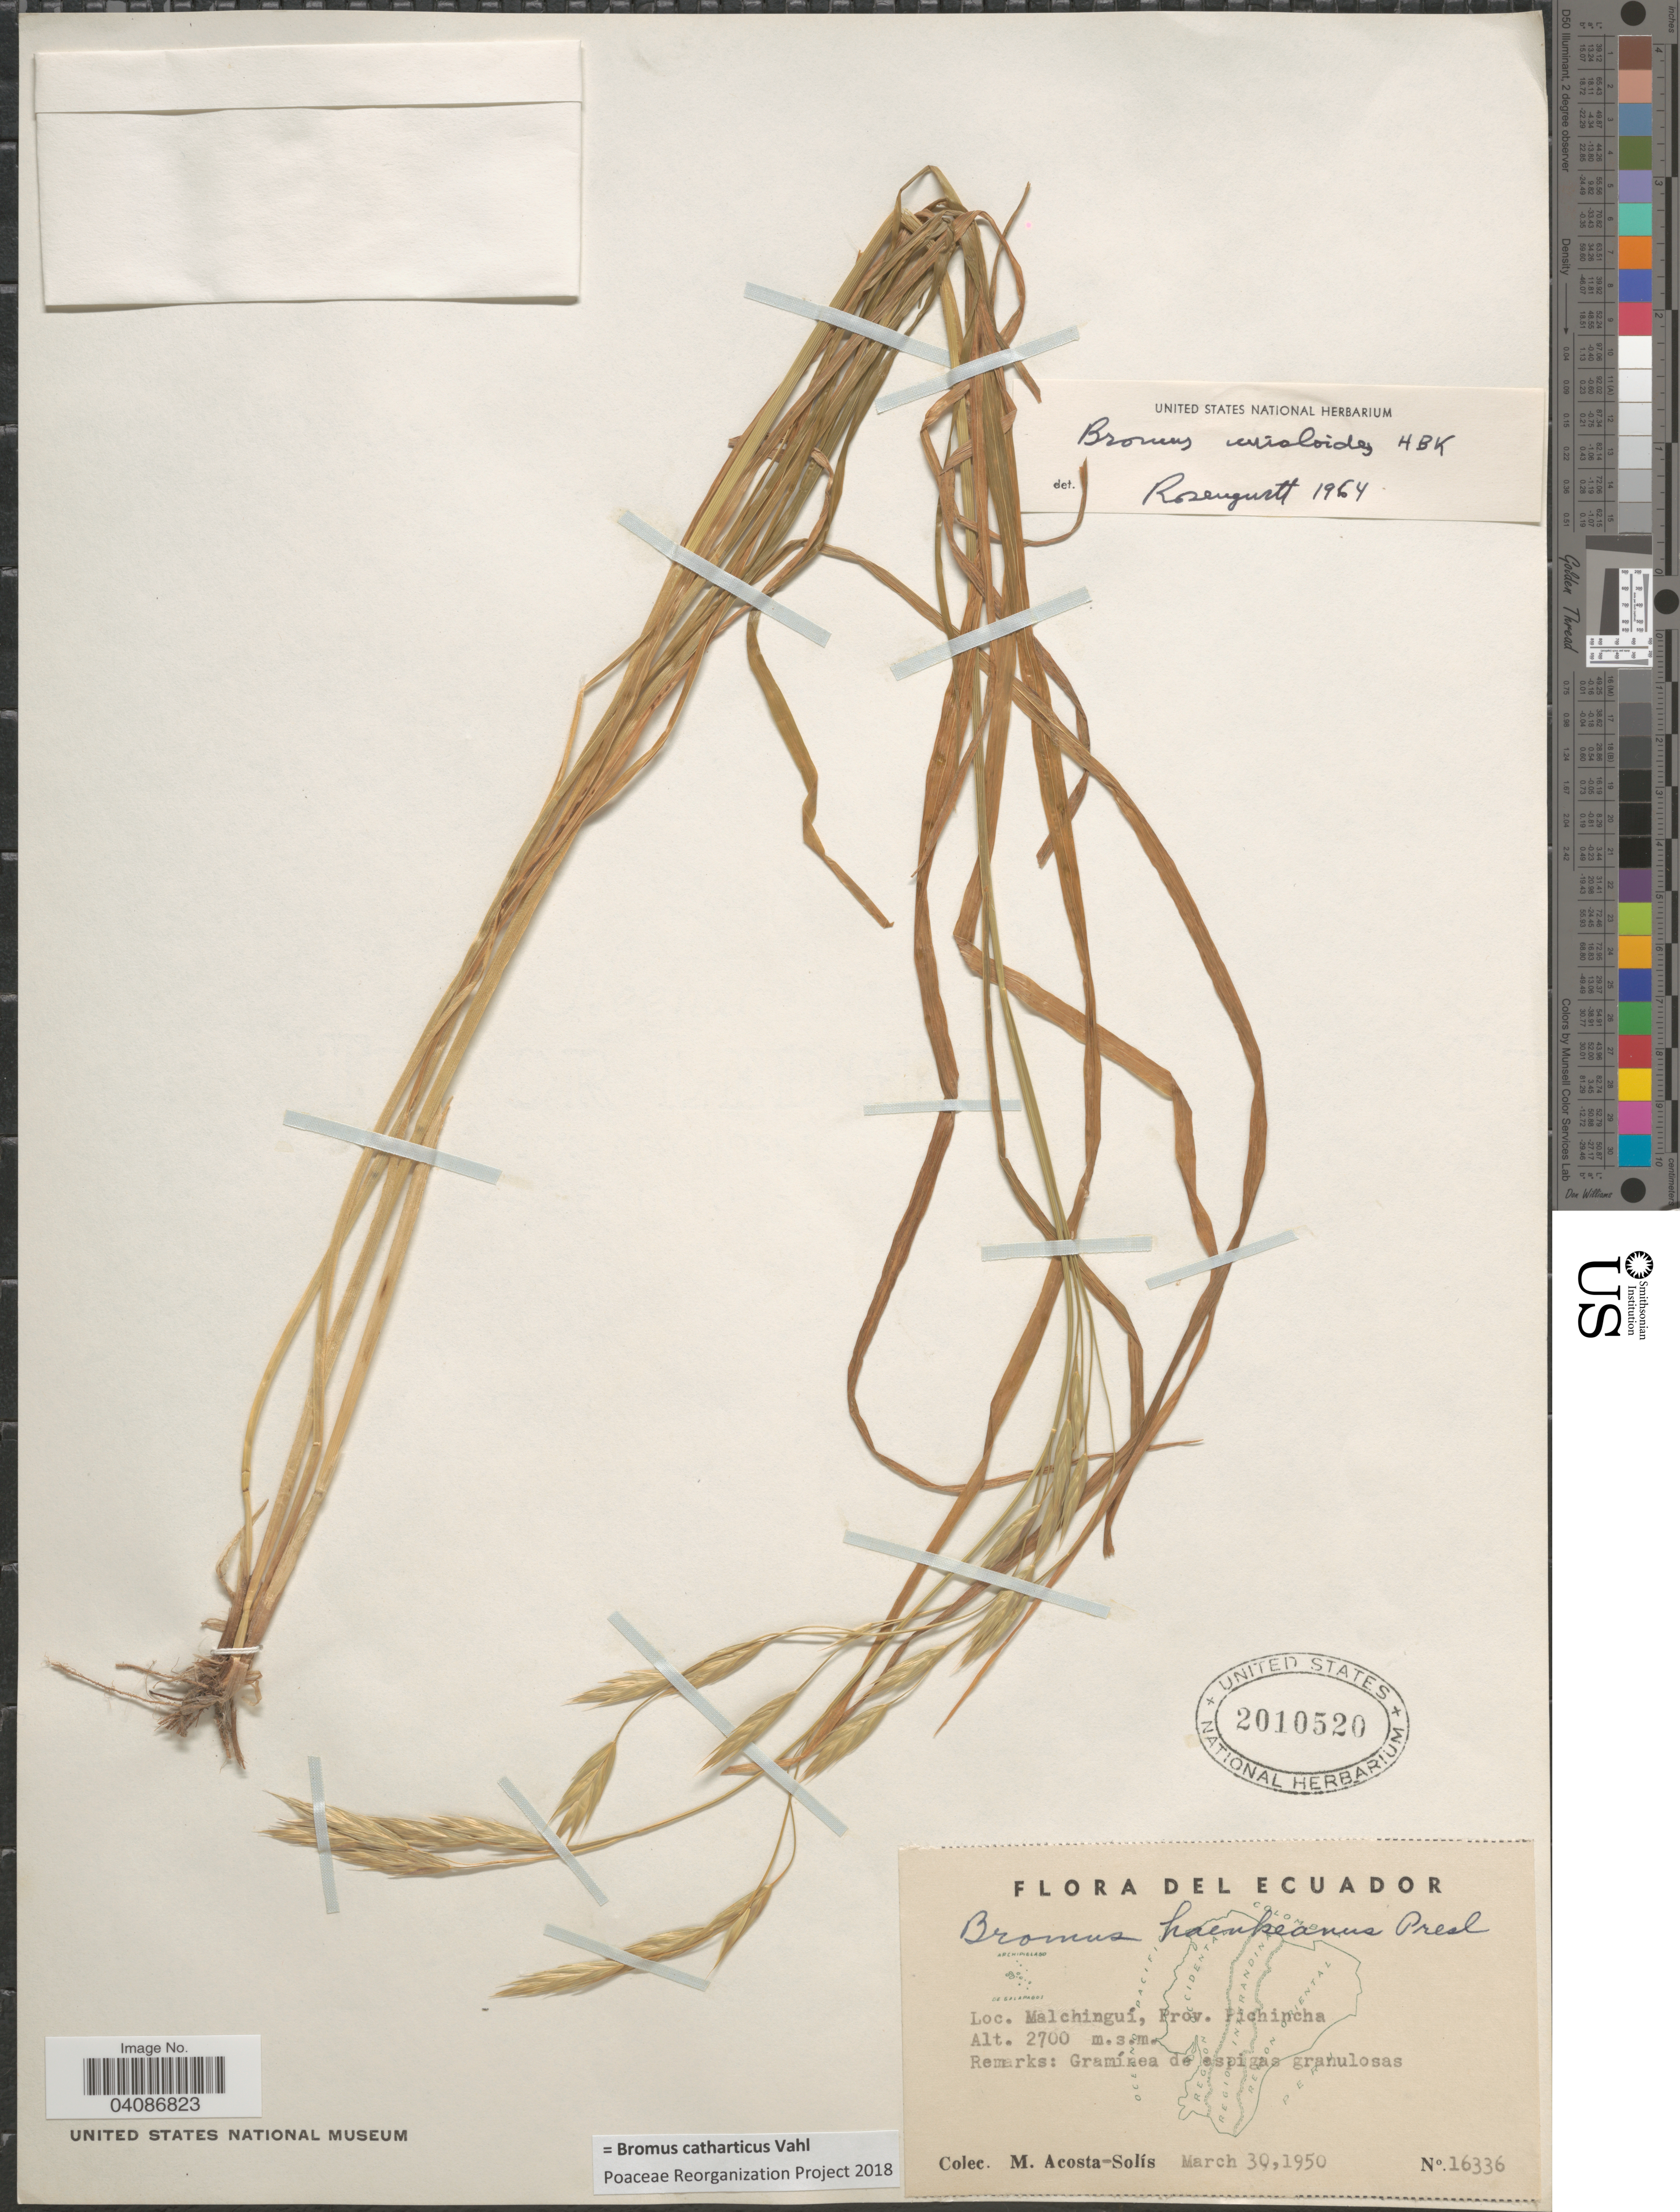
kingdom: Plantae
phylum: Tracheophyta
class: Liliopsida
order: Poales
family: Poaceae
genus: Bromus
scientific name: Bromus catharticus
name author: Vahl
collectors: M. Acosta Solis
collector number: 16336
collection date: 1950-03-30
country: Ecuador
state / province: Pichincha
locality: Malchinguí.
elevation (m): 2700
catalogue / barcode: US 2010520